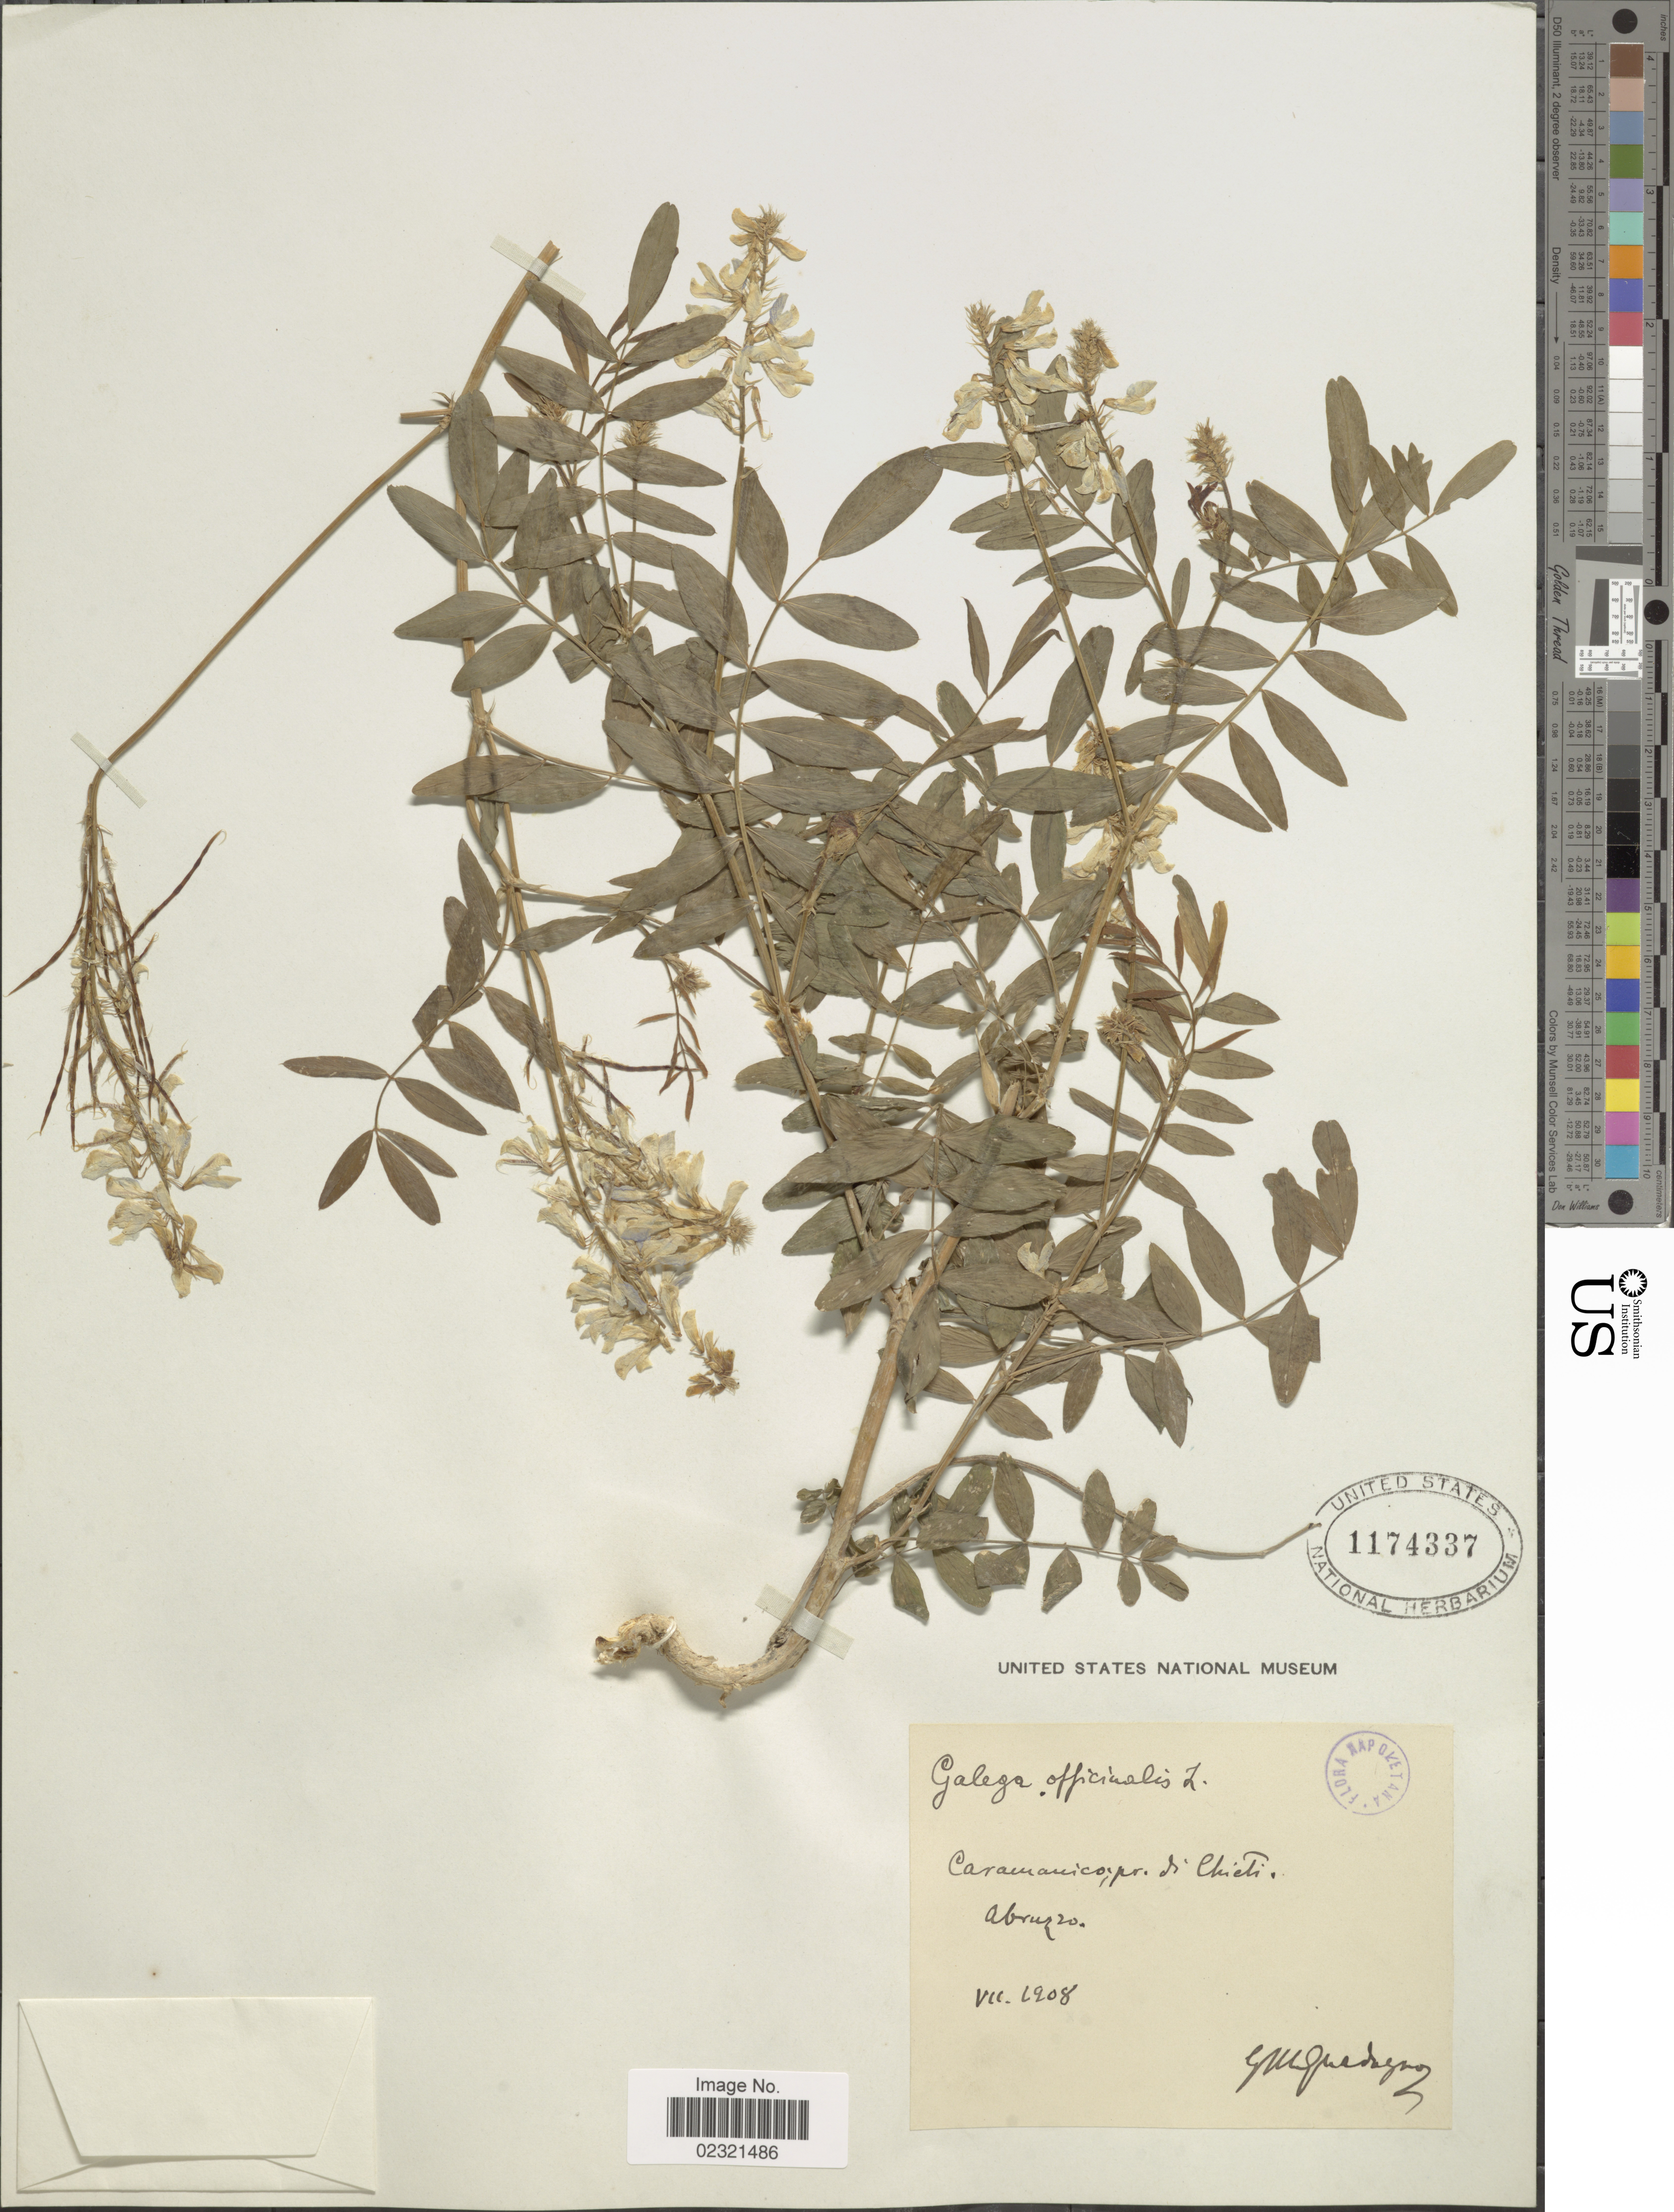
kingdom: Plantae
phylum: Tracheophyta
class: Magnoliopsida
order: Fabales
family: Fabaceae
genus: Galega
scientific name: Galega officinalis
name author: L.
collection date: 1908-07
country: Italy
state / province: Abruzzo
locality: Caramanico, pr. de Chieti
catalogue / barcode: US 1174337